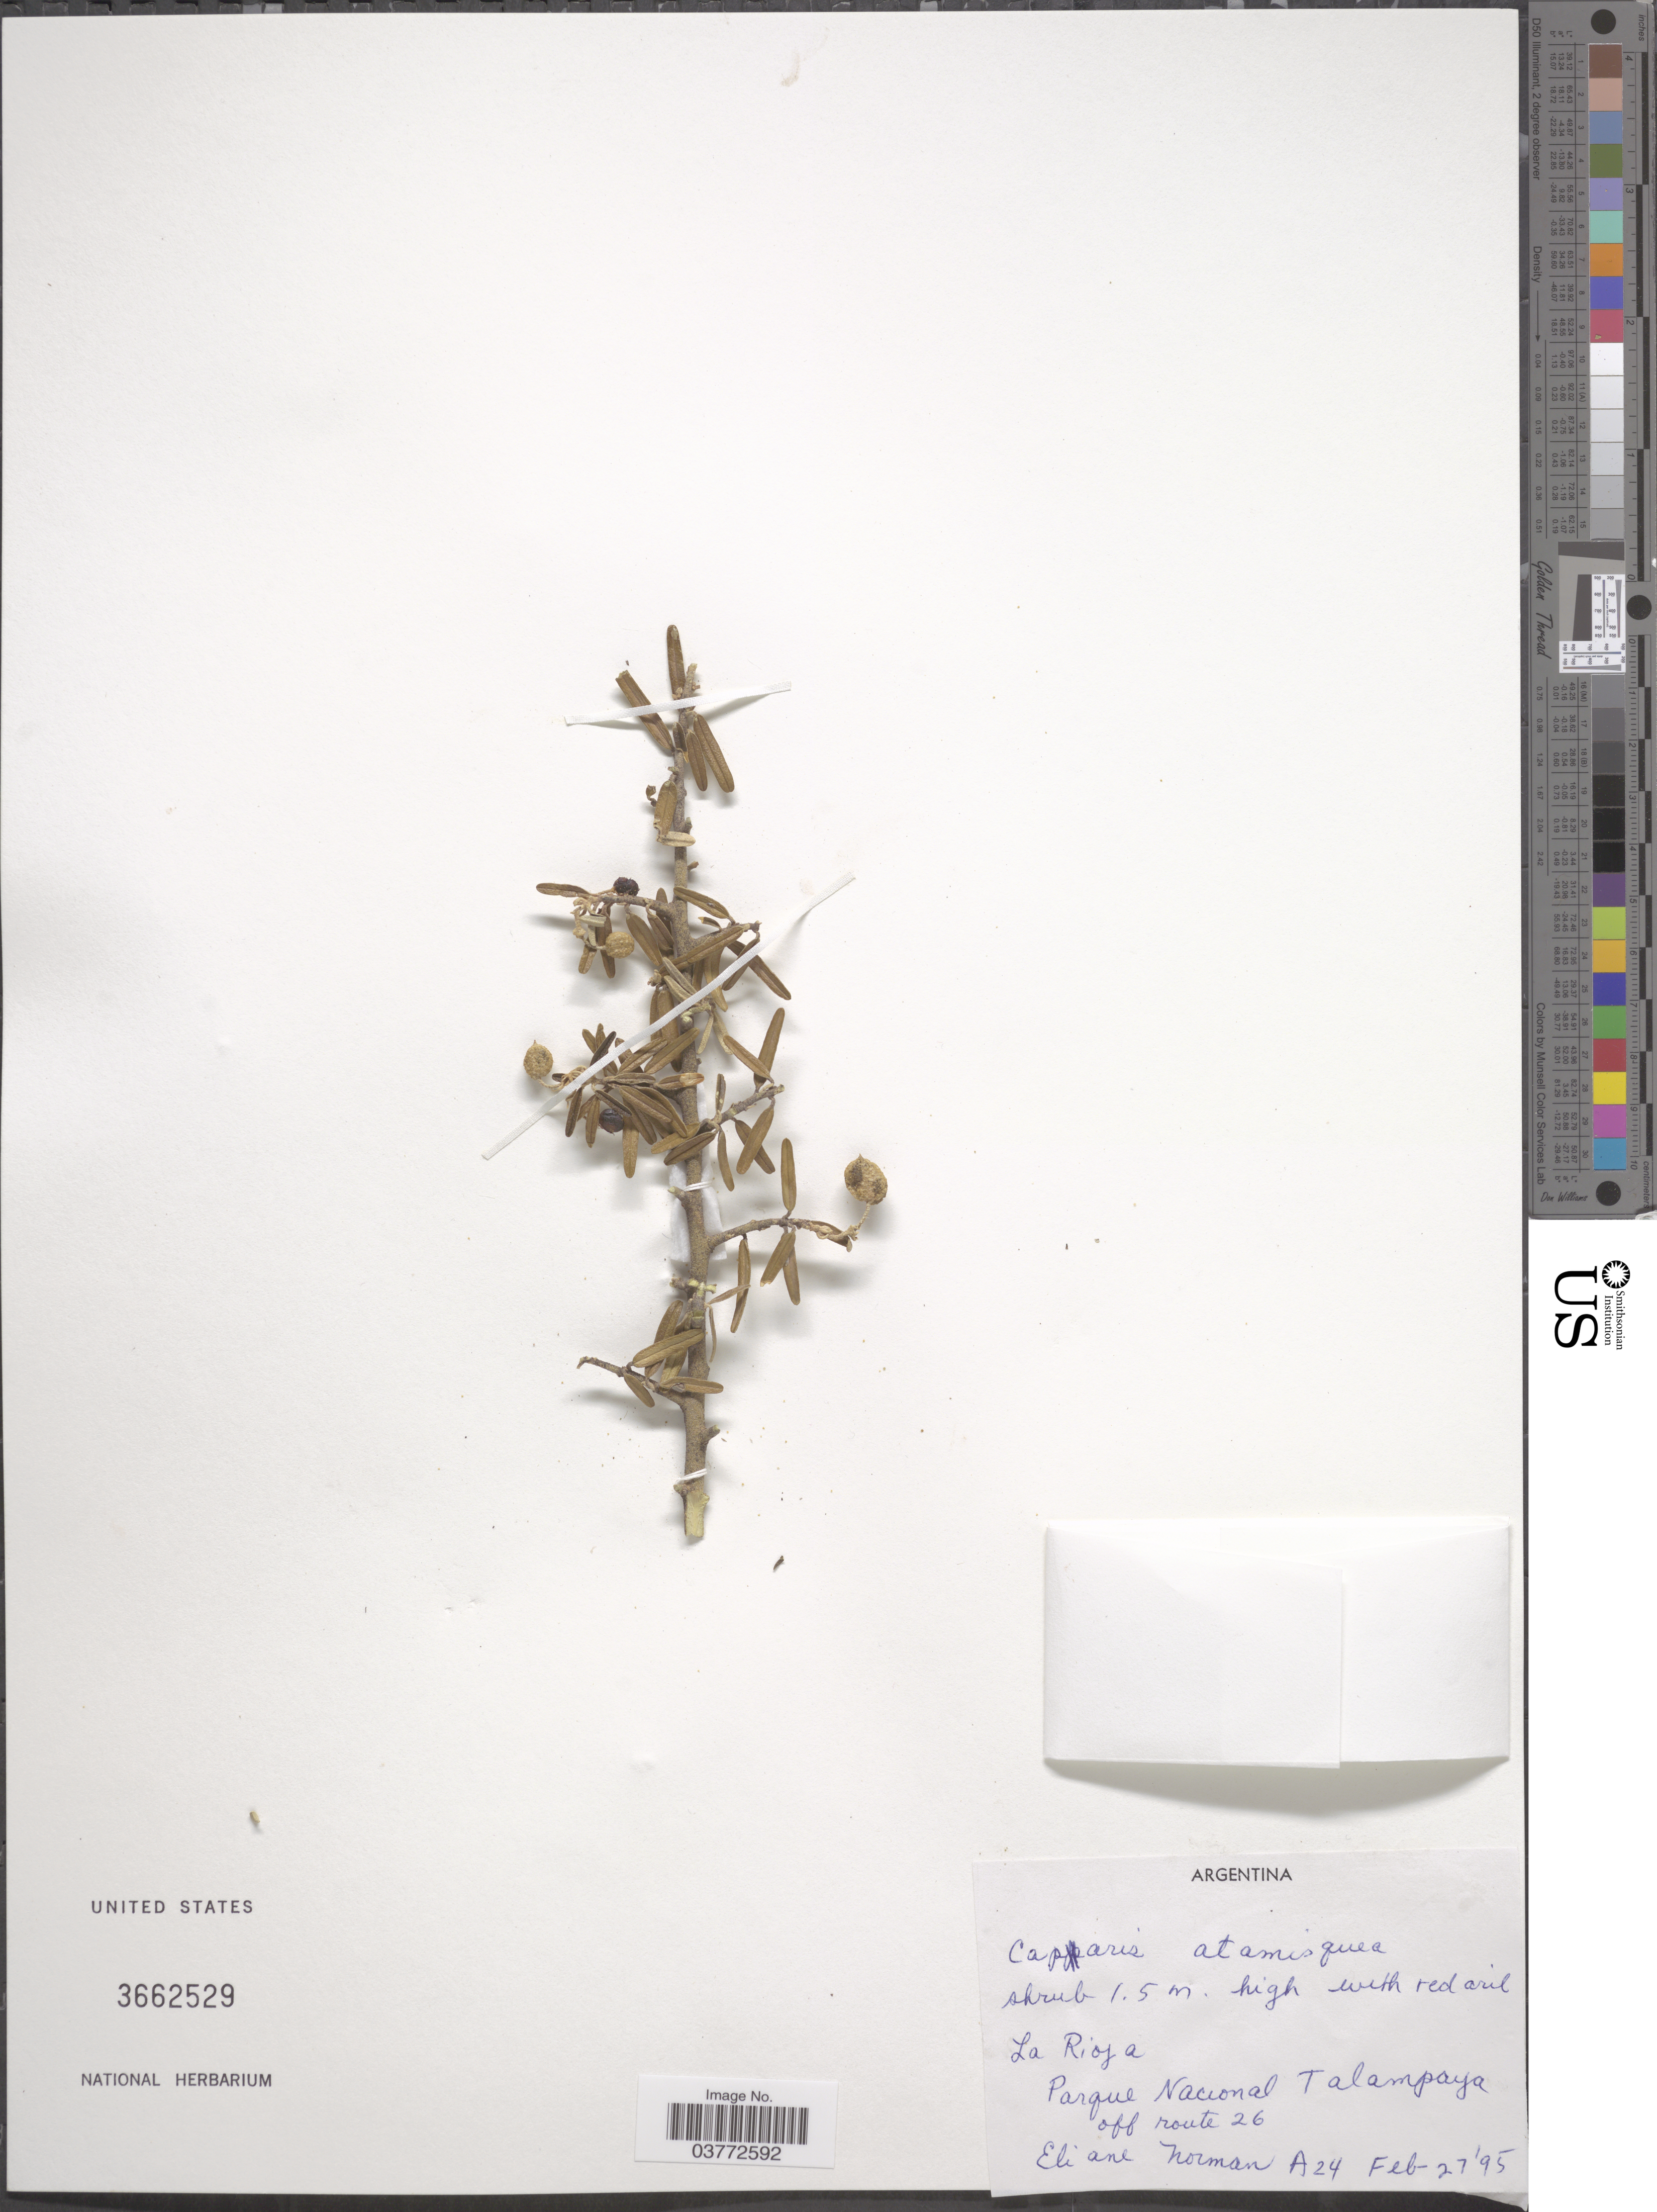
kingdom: Plantae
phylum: Tracheophyta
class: Magnoliopsida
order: Brassicales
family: Capparaceae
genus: Atamisquea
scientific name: Atamisquea emarginata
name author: Miers ex Hook. & Arn.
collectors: E. Norman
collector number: A24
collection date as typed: Transcribed d/m/y: 27/2/95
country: Argentina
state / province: La Rioja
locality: Parque Nacional Talampaya, off route 26.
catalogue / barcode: US 3662529